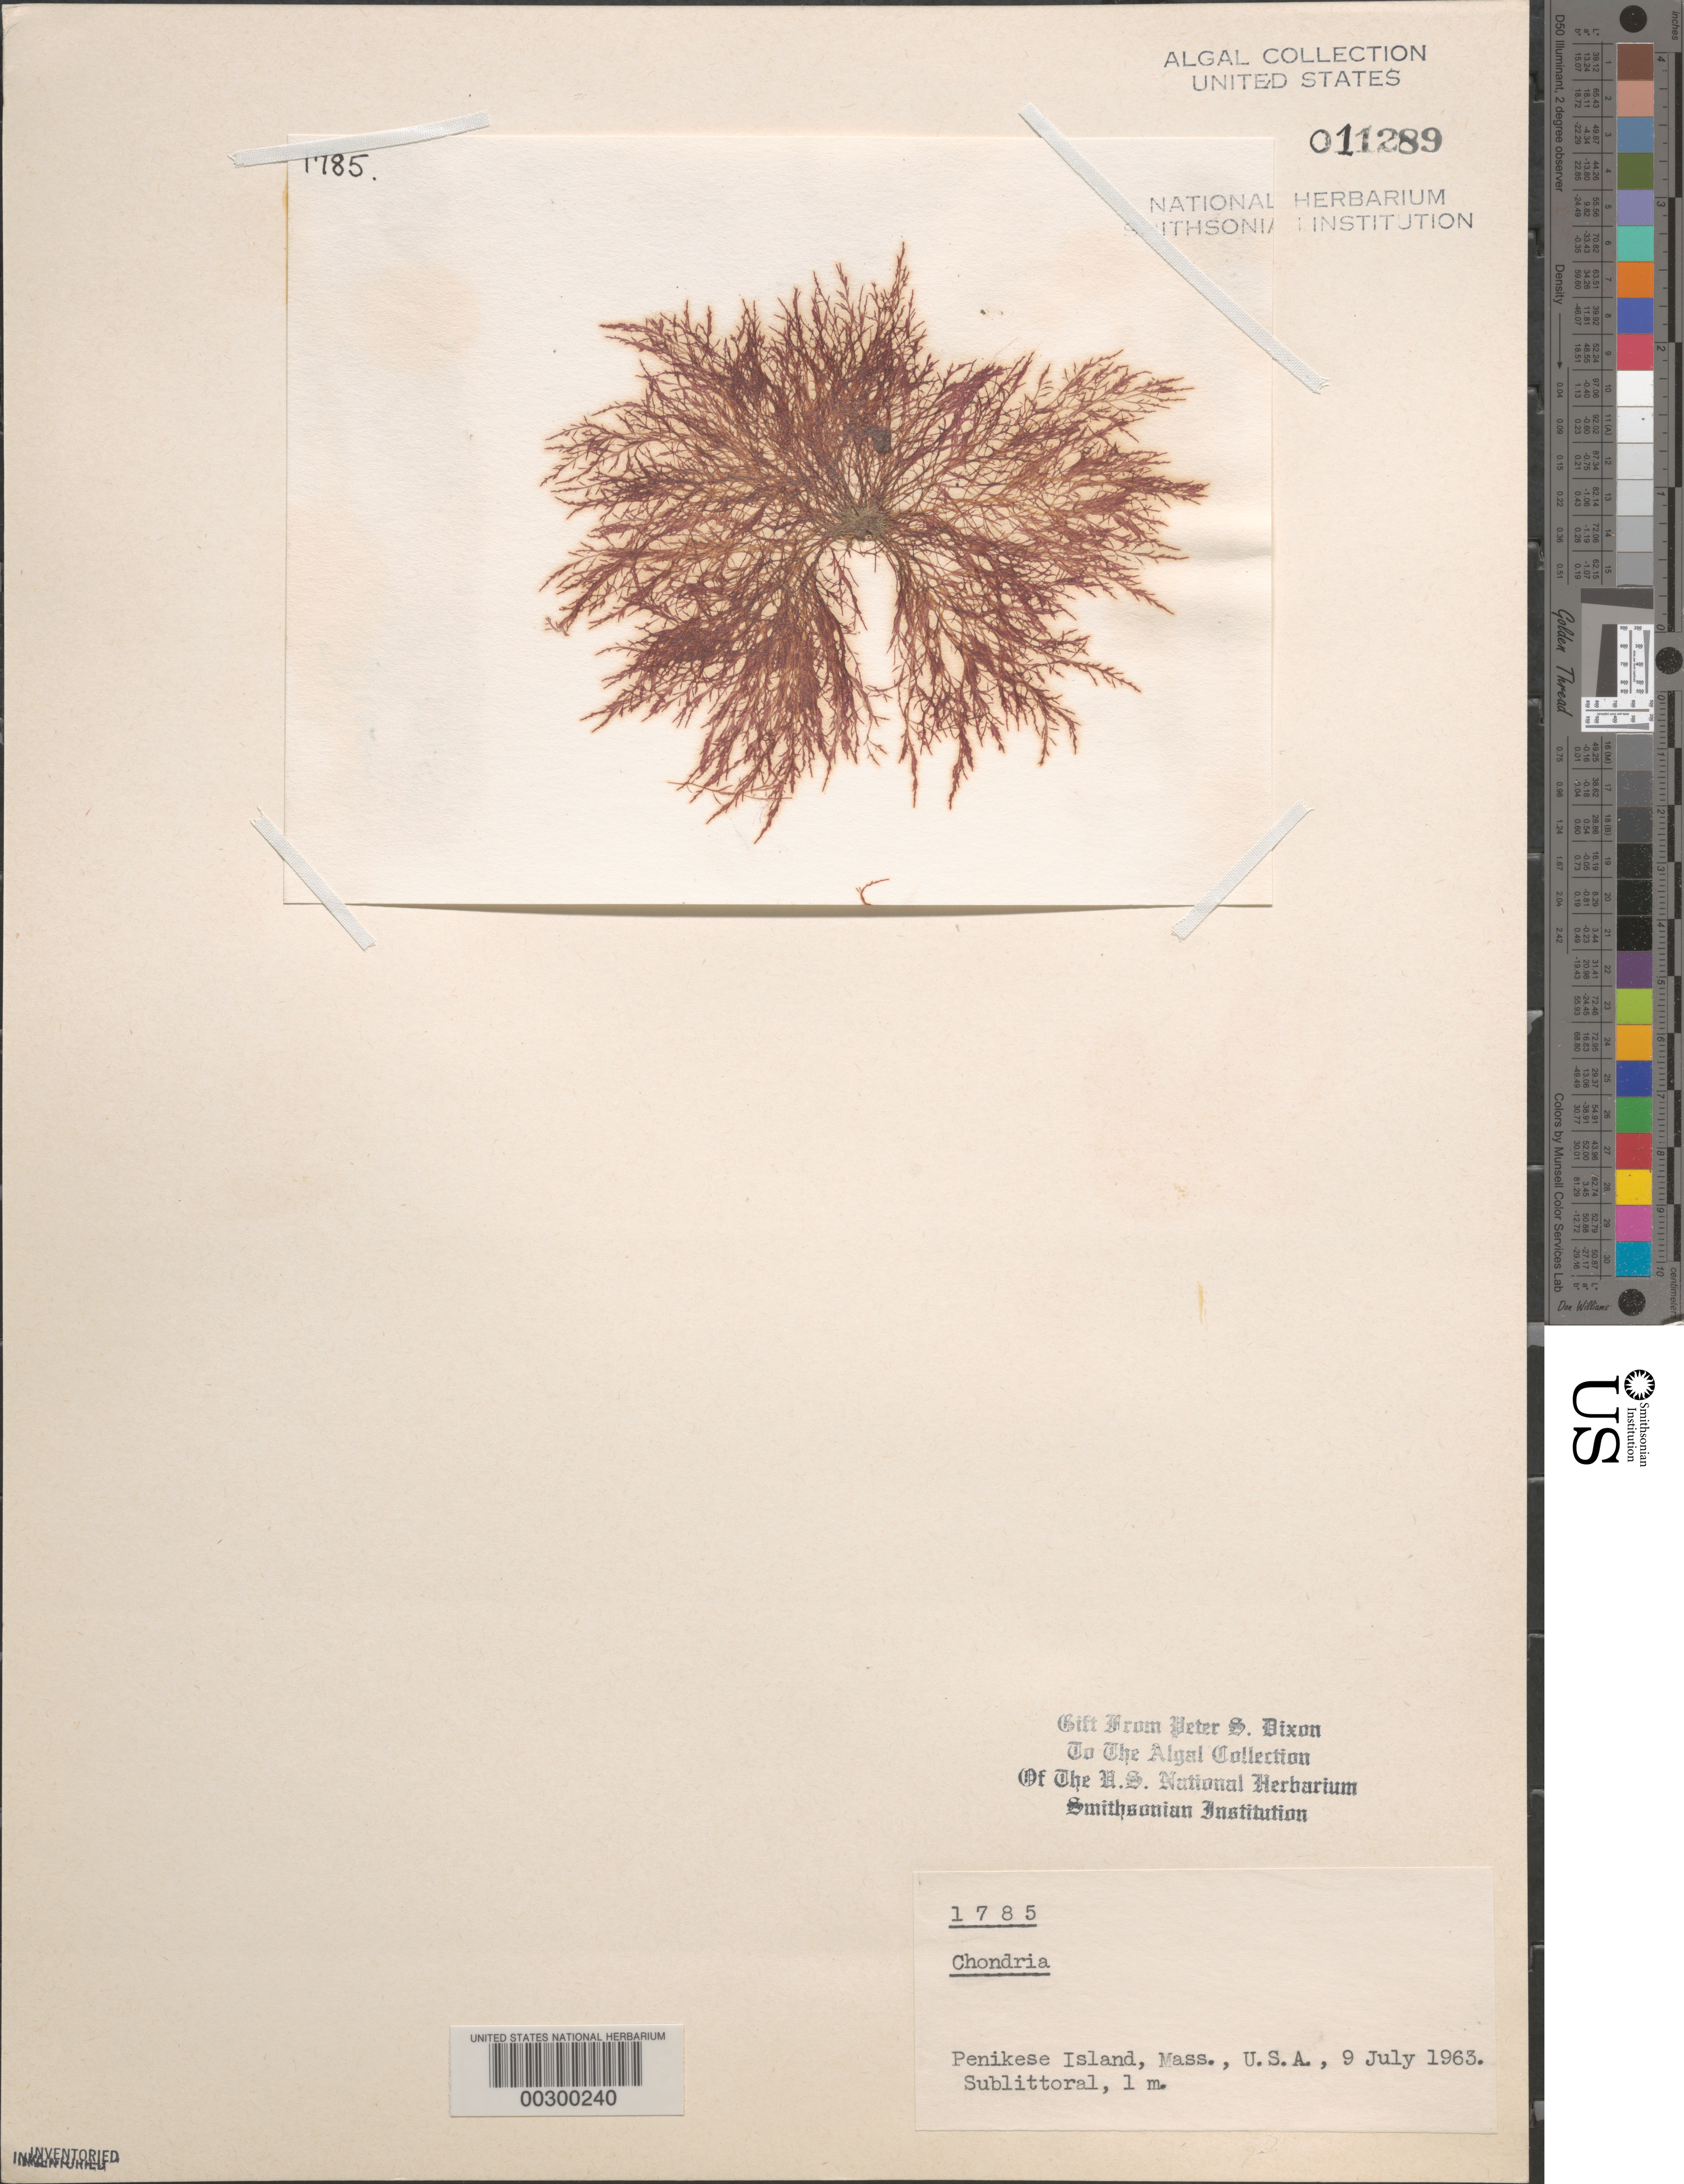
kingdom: Plantae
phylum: Rhodophyta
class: Florideophyceae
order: Ceramiales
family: Rhodomelaceae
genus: Chondria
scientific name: Chondria sp.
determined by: Dixon, P. S.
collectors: P. S. Dixon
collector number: PSD 1785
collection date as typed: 09 Jul 1963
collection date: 1963-07-09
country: United States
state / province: Massachusetts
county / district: Dukes County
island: Penikese Island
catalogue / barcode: US 11289